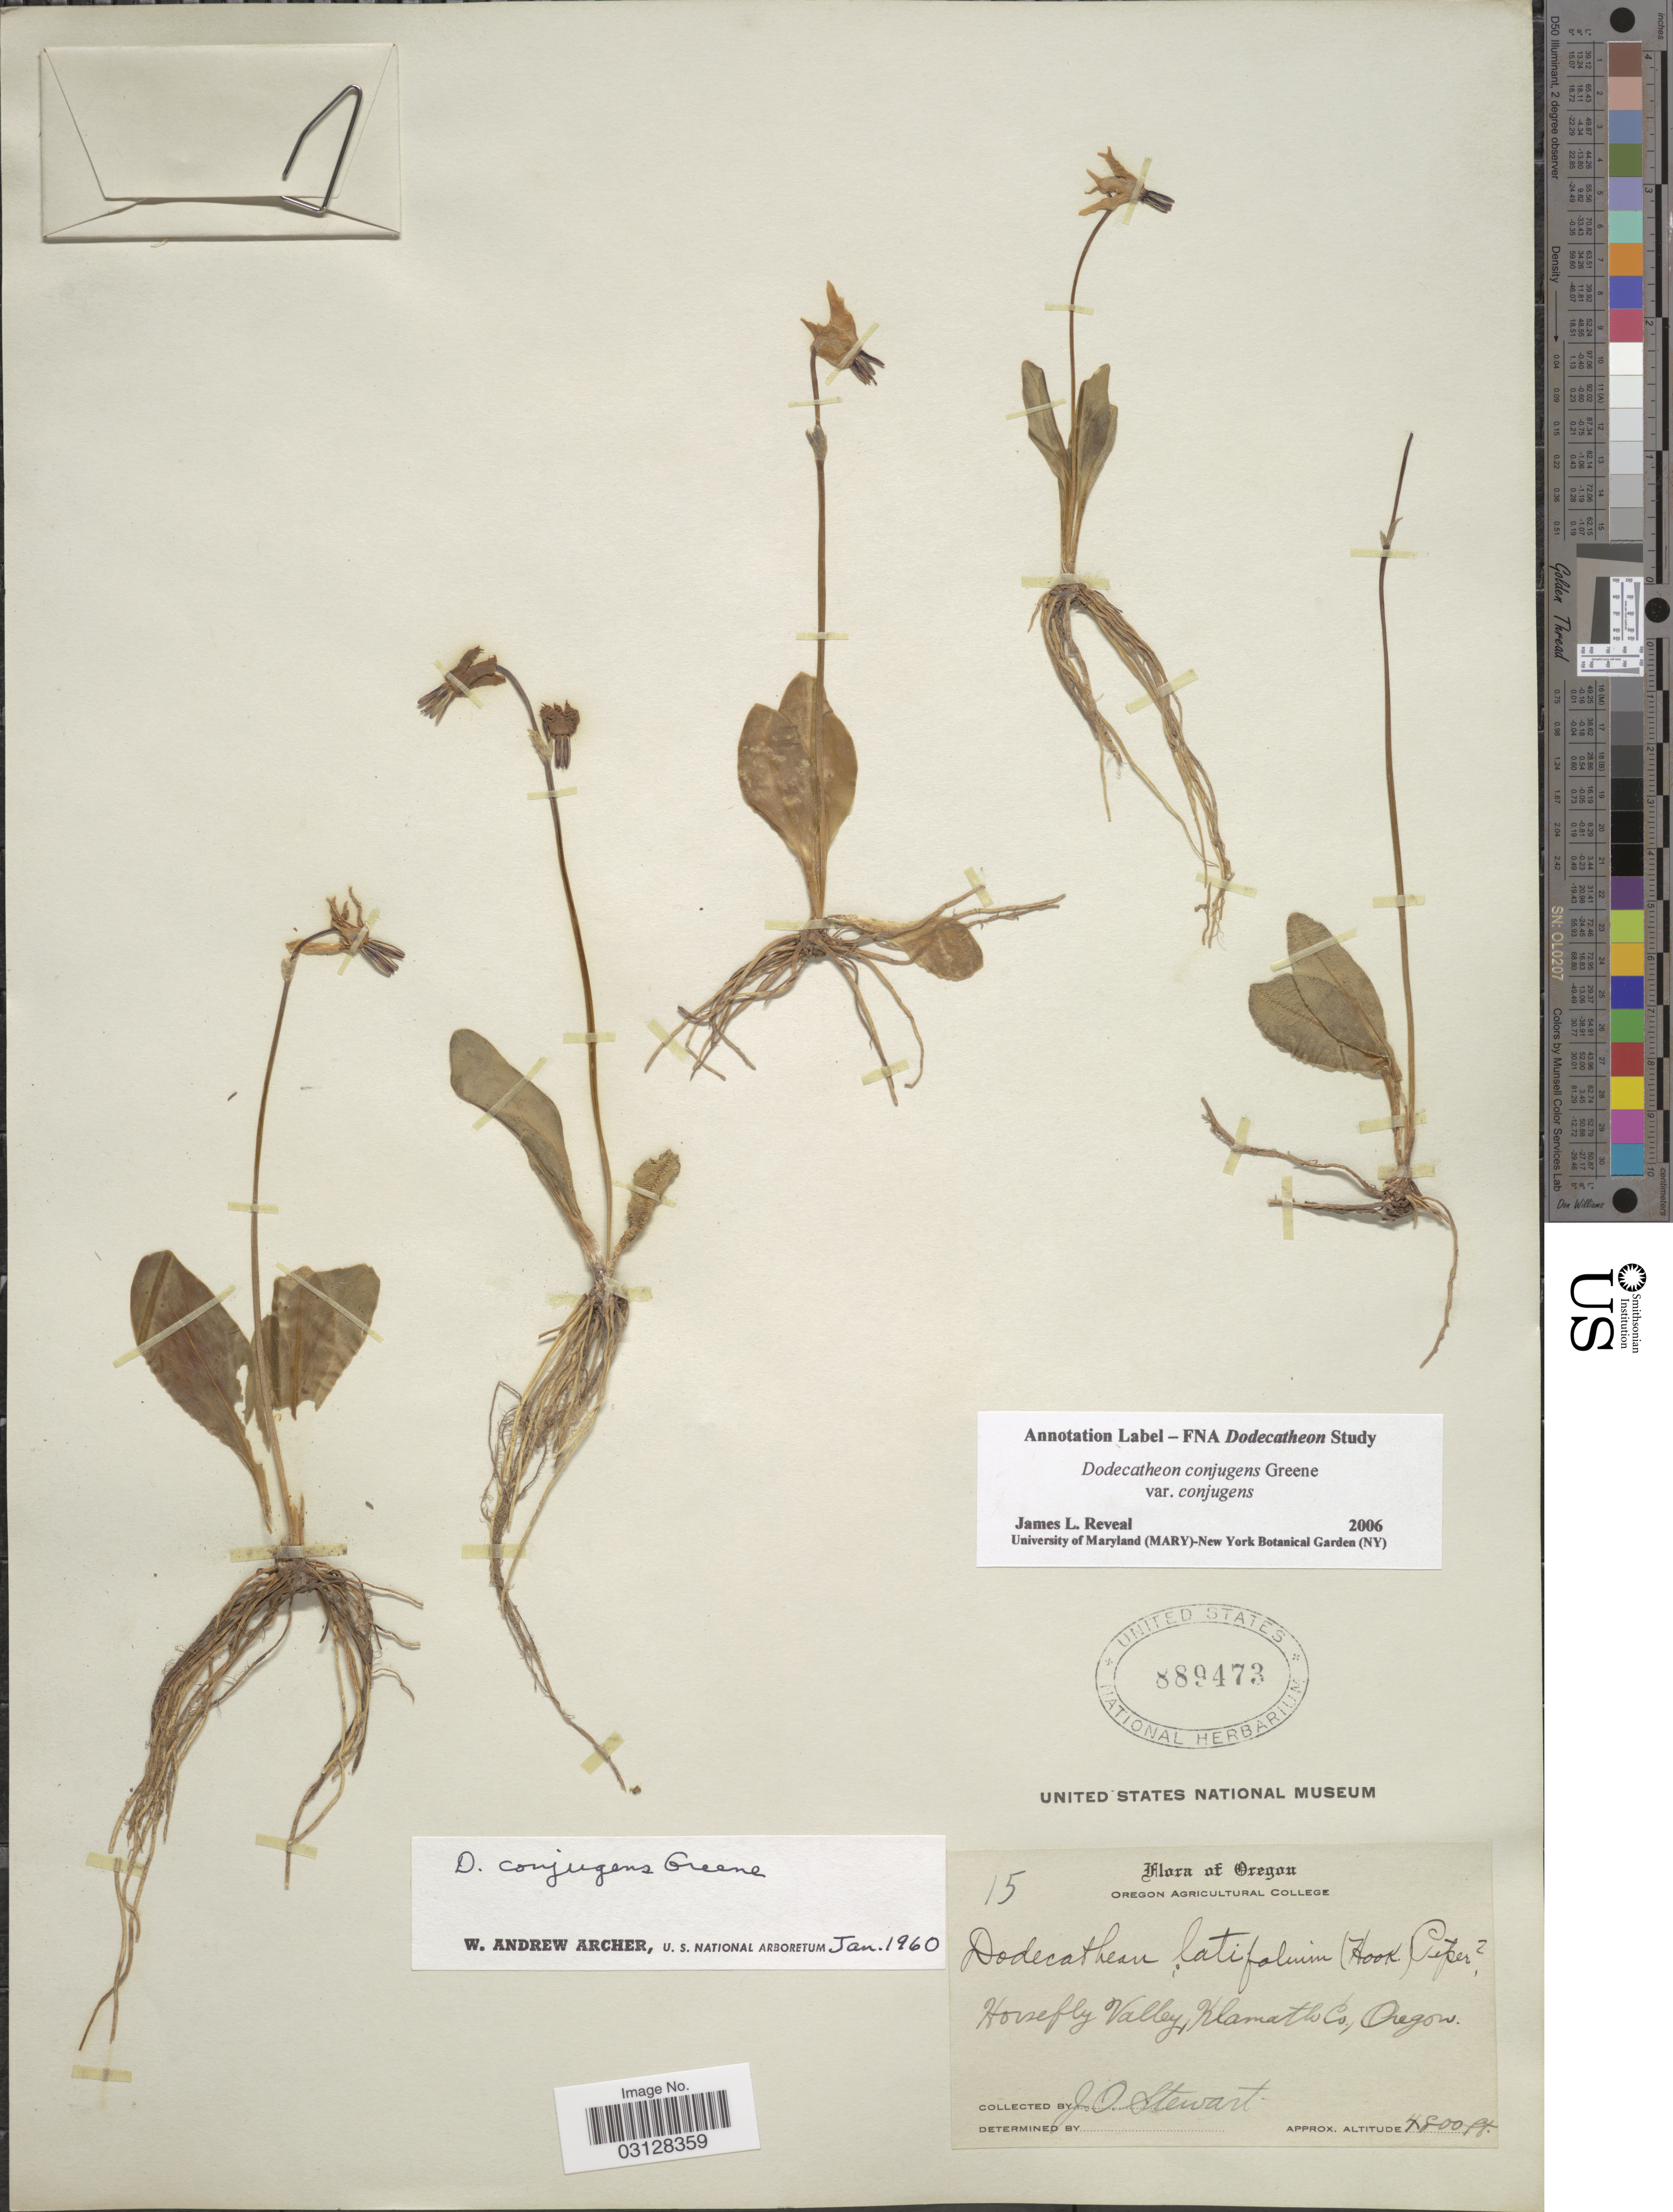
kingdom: Plantae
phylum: Tracheophyta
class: Magnoliopsida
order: Ericales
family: Primulaceae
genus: Dodecatheon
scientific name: Dodecatheon conjugens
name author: Greene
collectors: J. Stewart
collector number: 15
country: United States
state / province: Oregon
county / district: Klamath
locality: Horsefly Valley, Klamath Co.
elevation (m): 1463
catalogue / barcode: US 889473